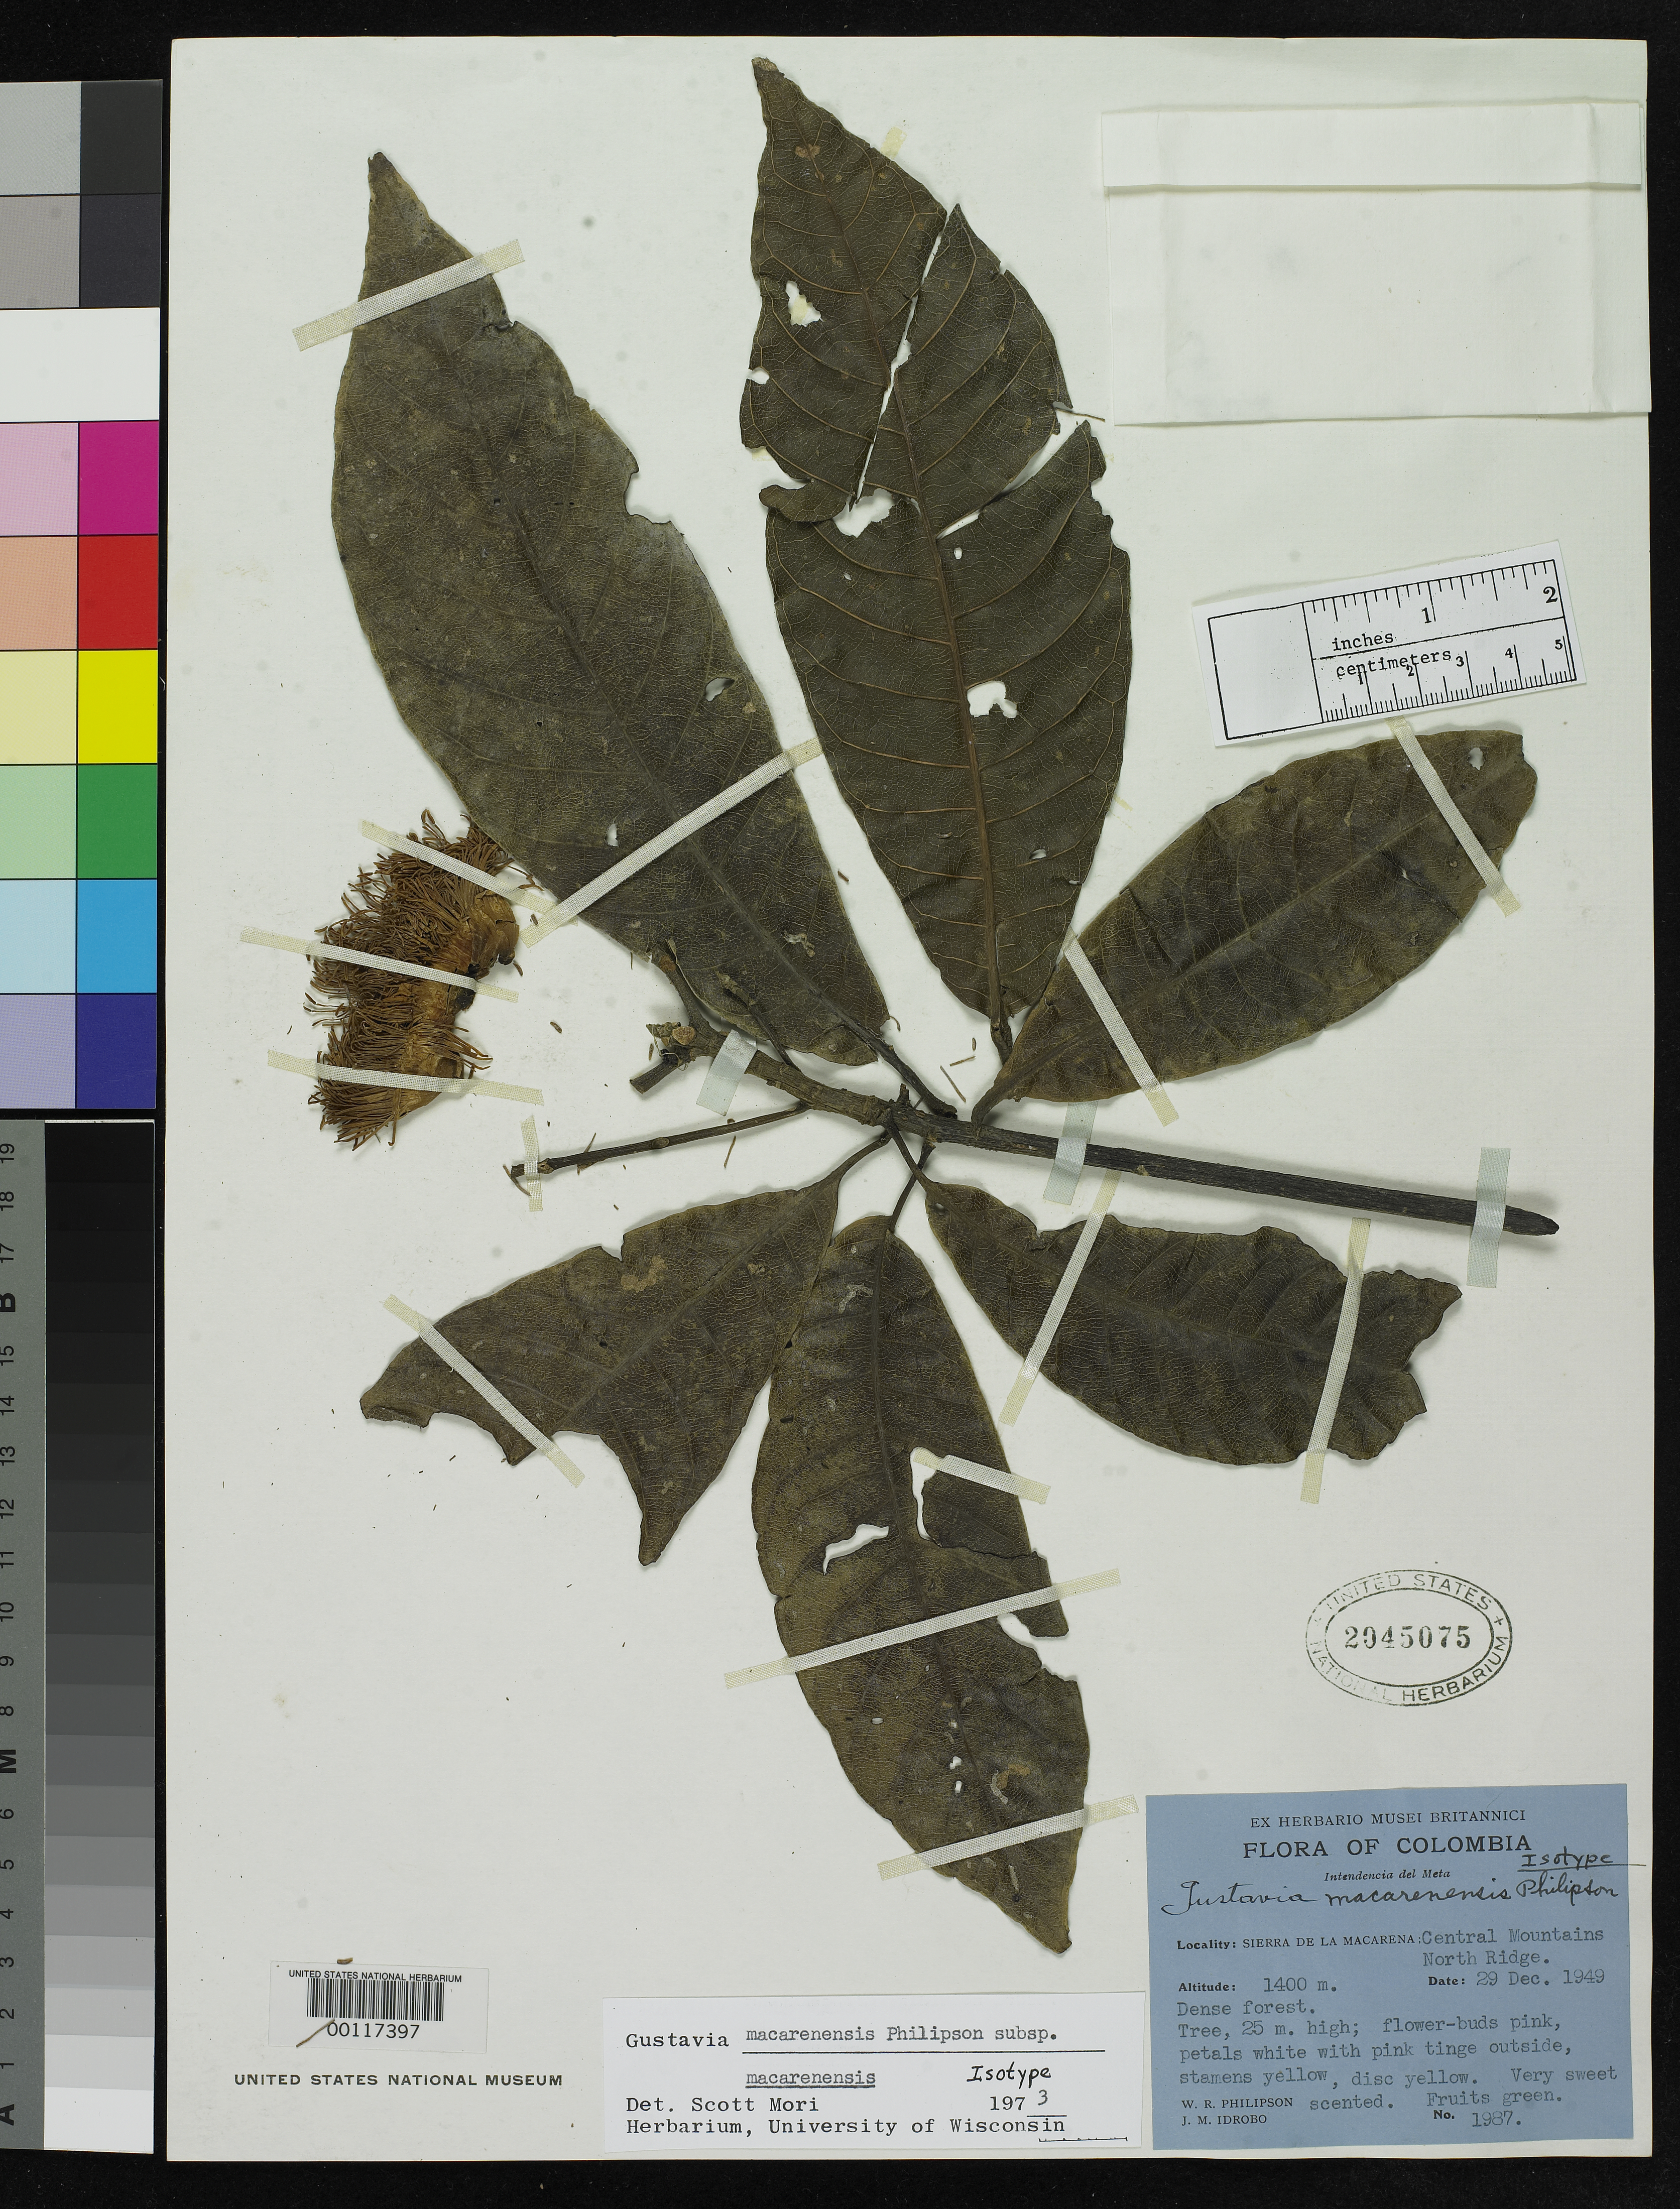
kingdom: Plantae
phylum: Tracheophyta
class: Magnoliopsida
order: Ericales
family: Lecythidaceae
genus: Gustavia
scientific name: Gustavia macarenensis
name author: Philipson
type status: Isotype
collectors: W. R. Philipson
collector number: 1987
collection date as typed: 29 Dec 1949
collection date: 1949-12-29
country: Colombia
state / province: Meta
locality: Sierra de la Macarena; Central Mountains N ridge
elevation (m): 1400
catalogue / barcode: US 2045075